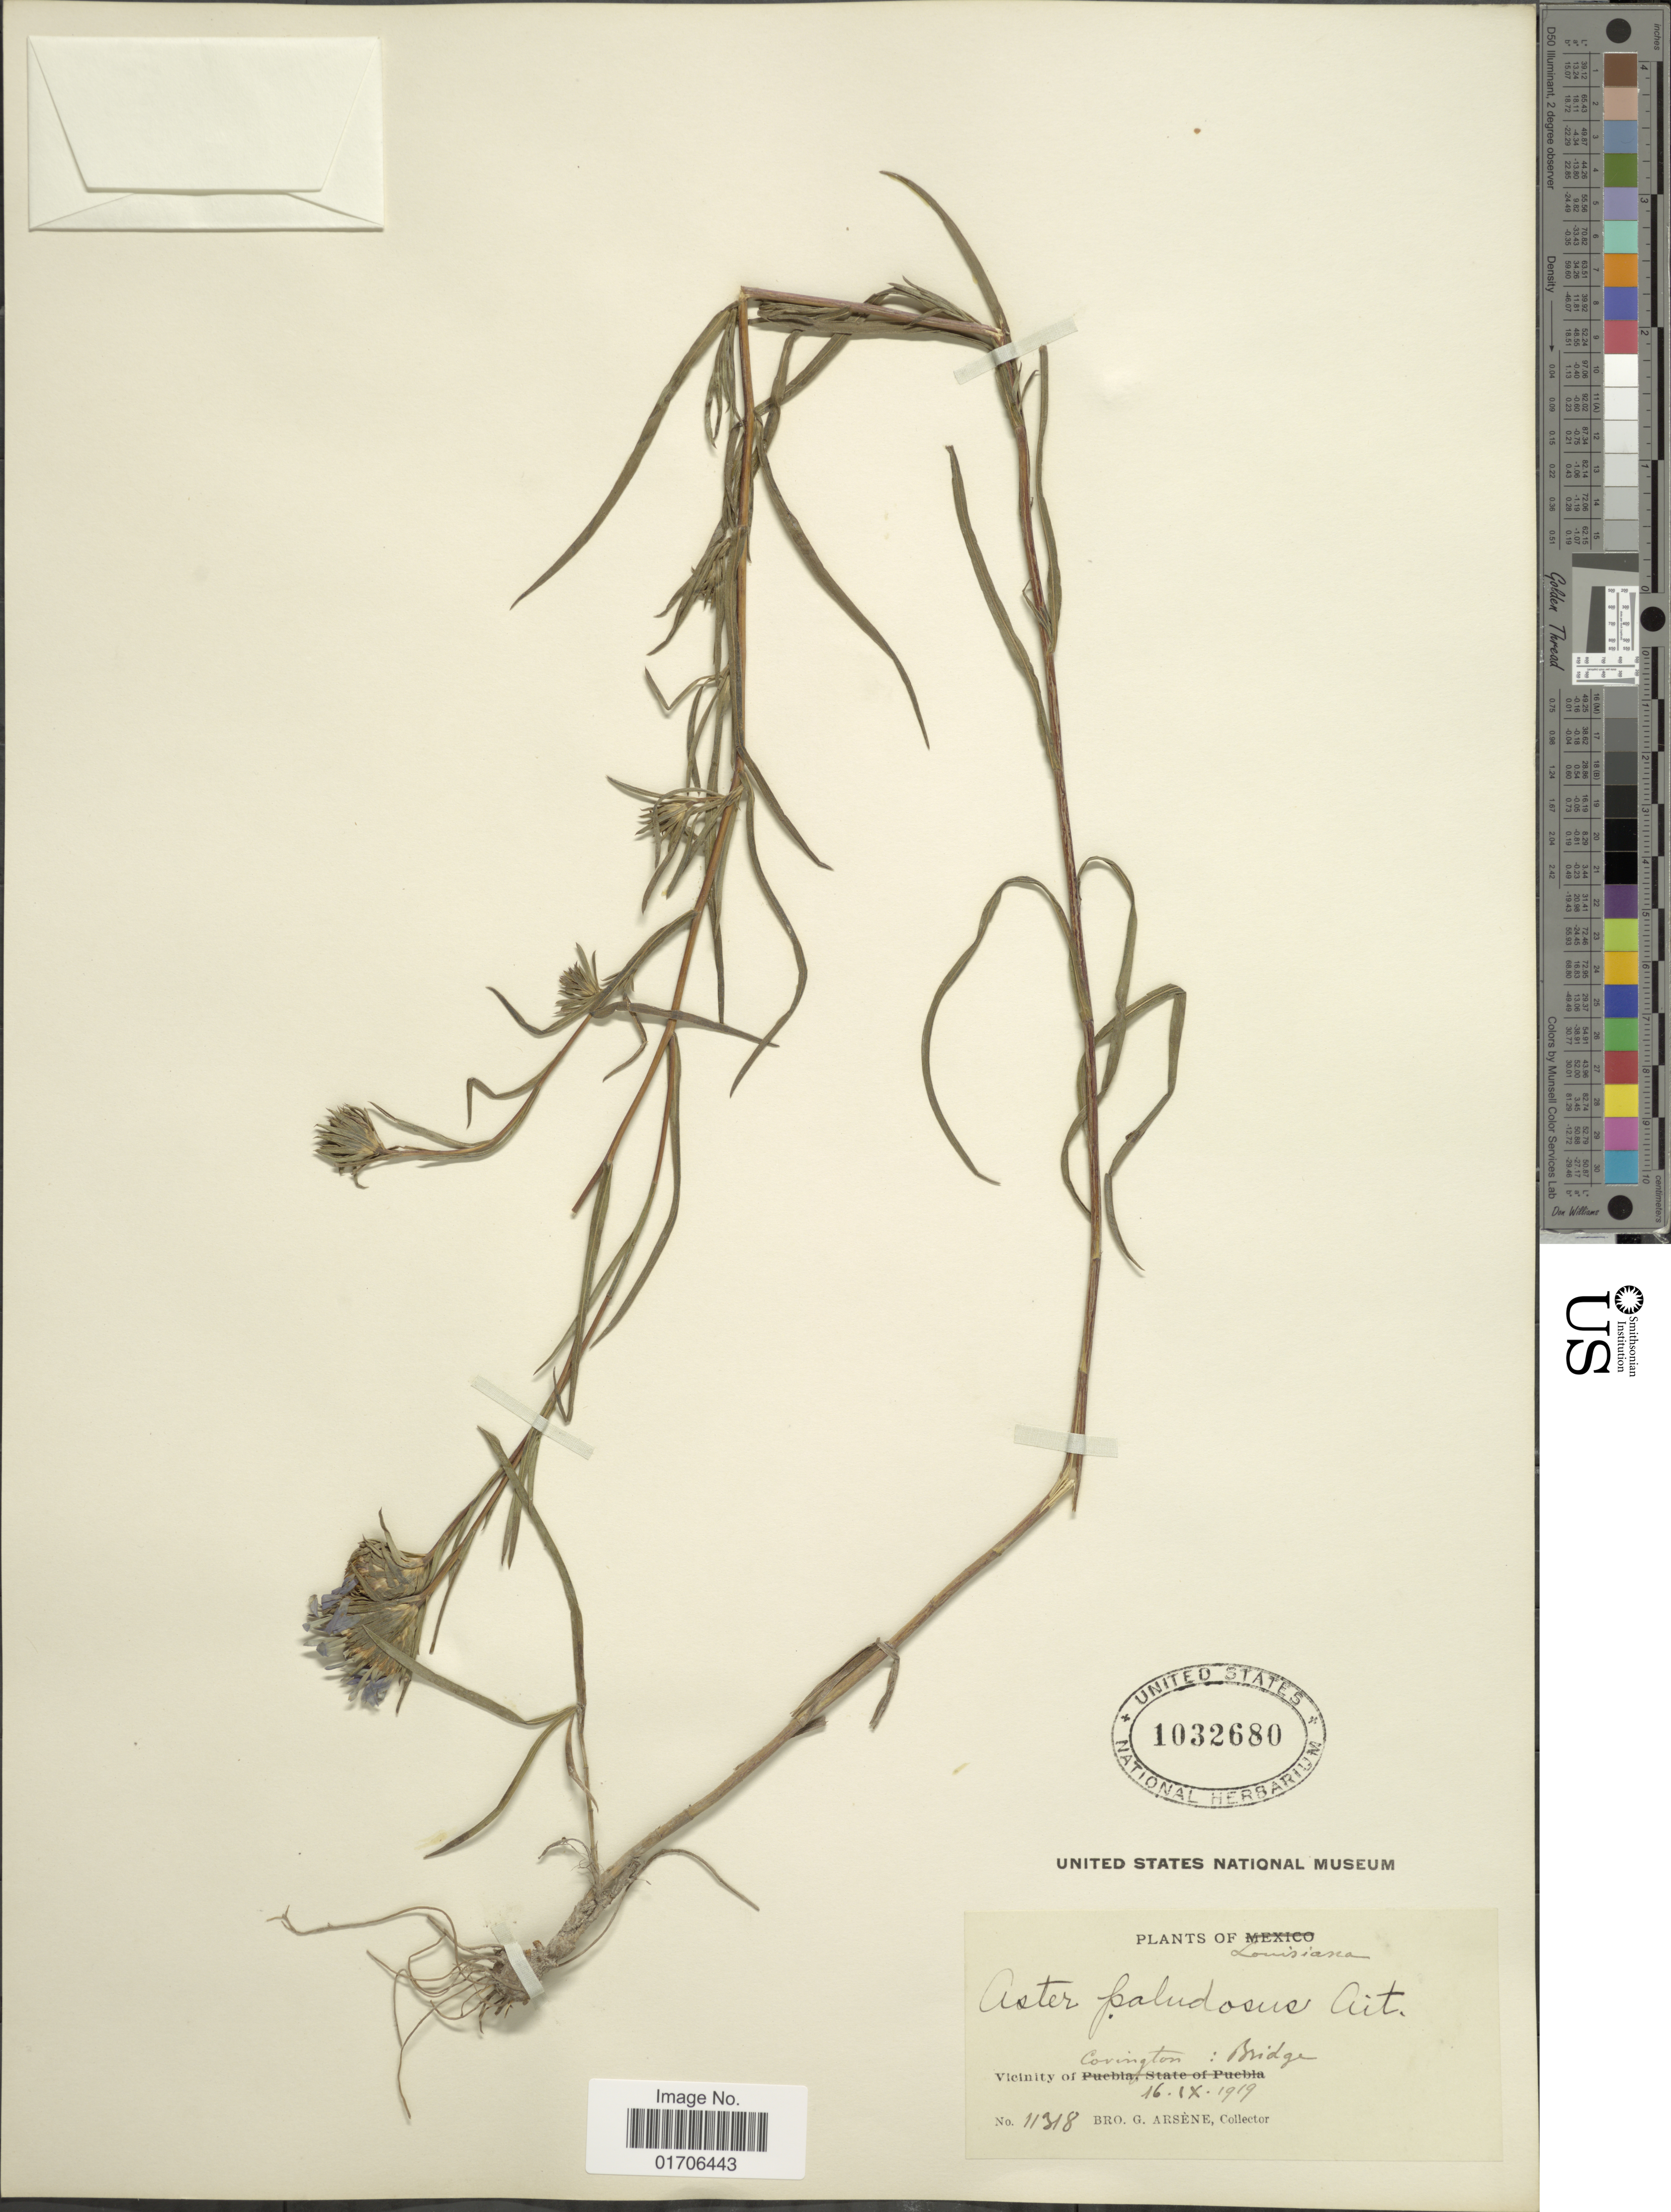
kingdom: Plantae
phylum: Tracheophyta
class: Magnoliopsida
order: Asterales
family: Asteraceae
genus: Eurybia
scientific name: Eurybia hemispherica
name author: G.L. Nesom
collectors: Bro. G. Arsène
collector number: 11318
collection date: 1919-09-16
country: United States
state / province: Louisiana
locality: Vicinity of Covington: Bridge.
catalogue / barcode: US 1032680